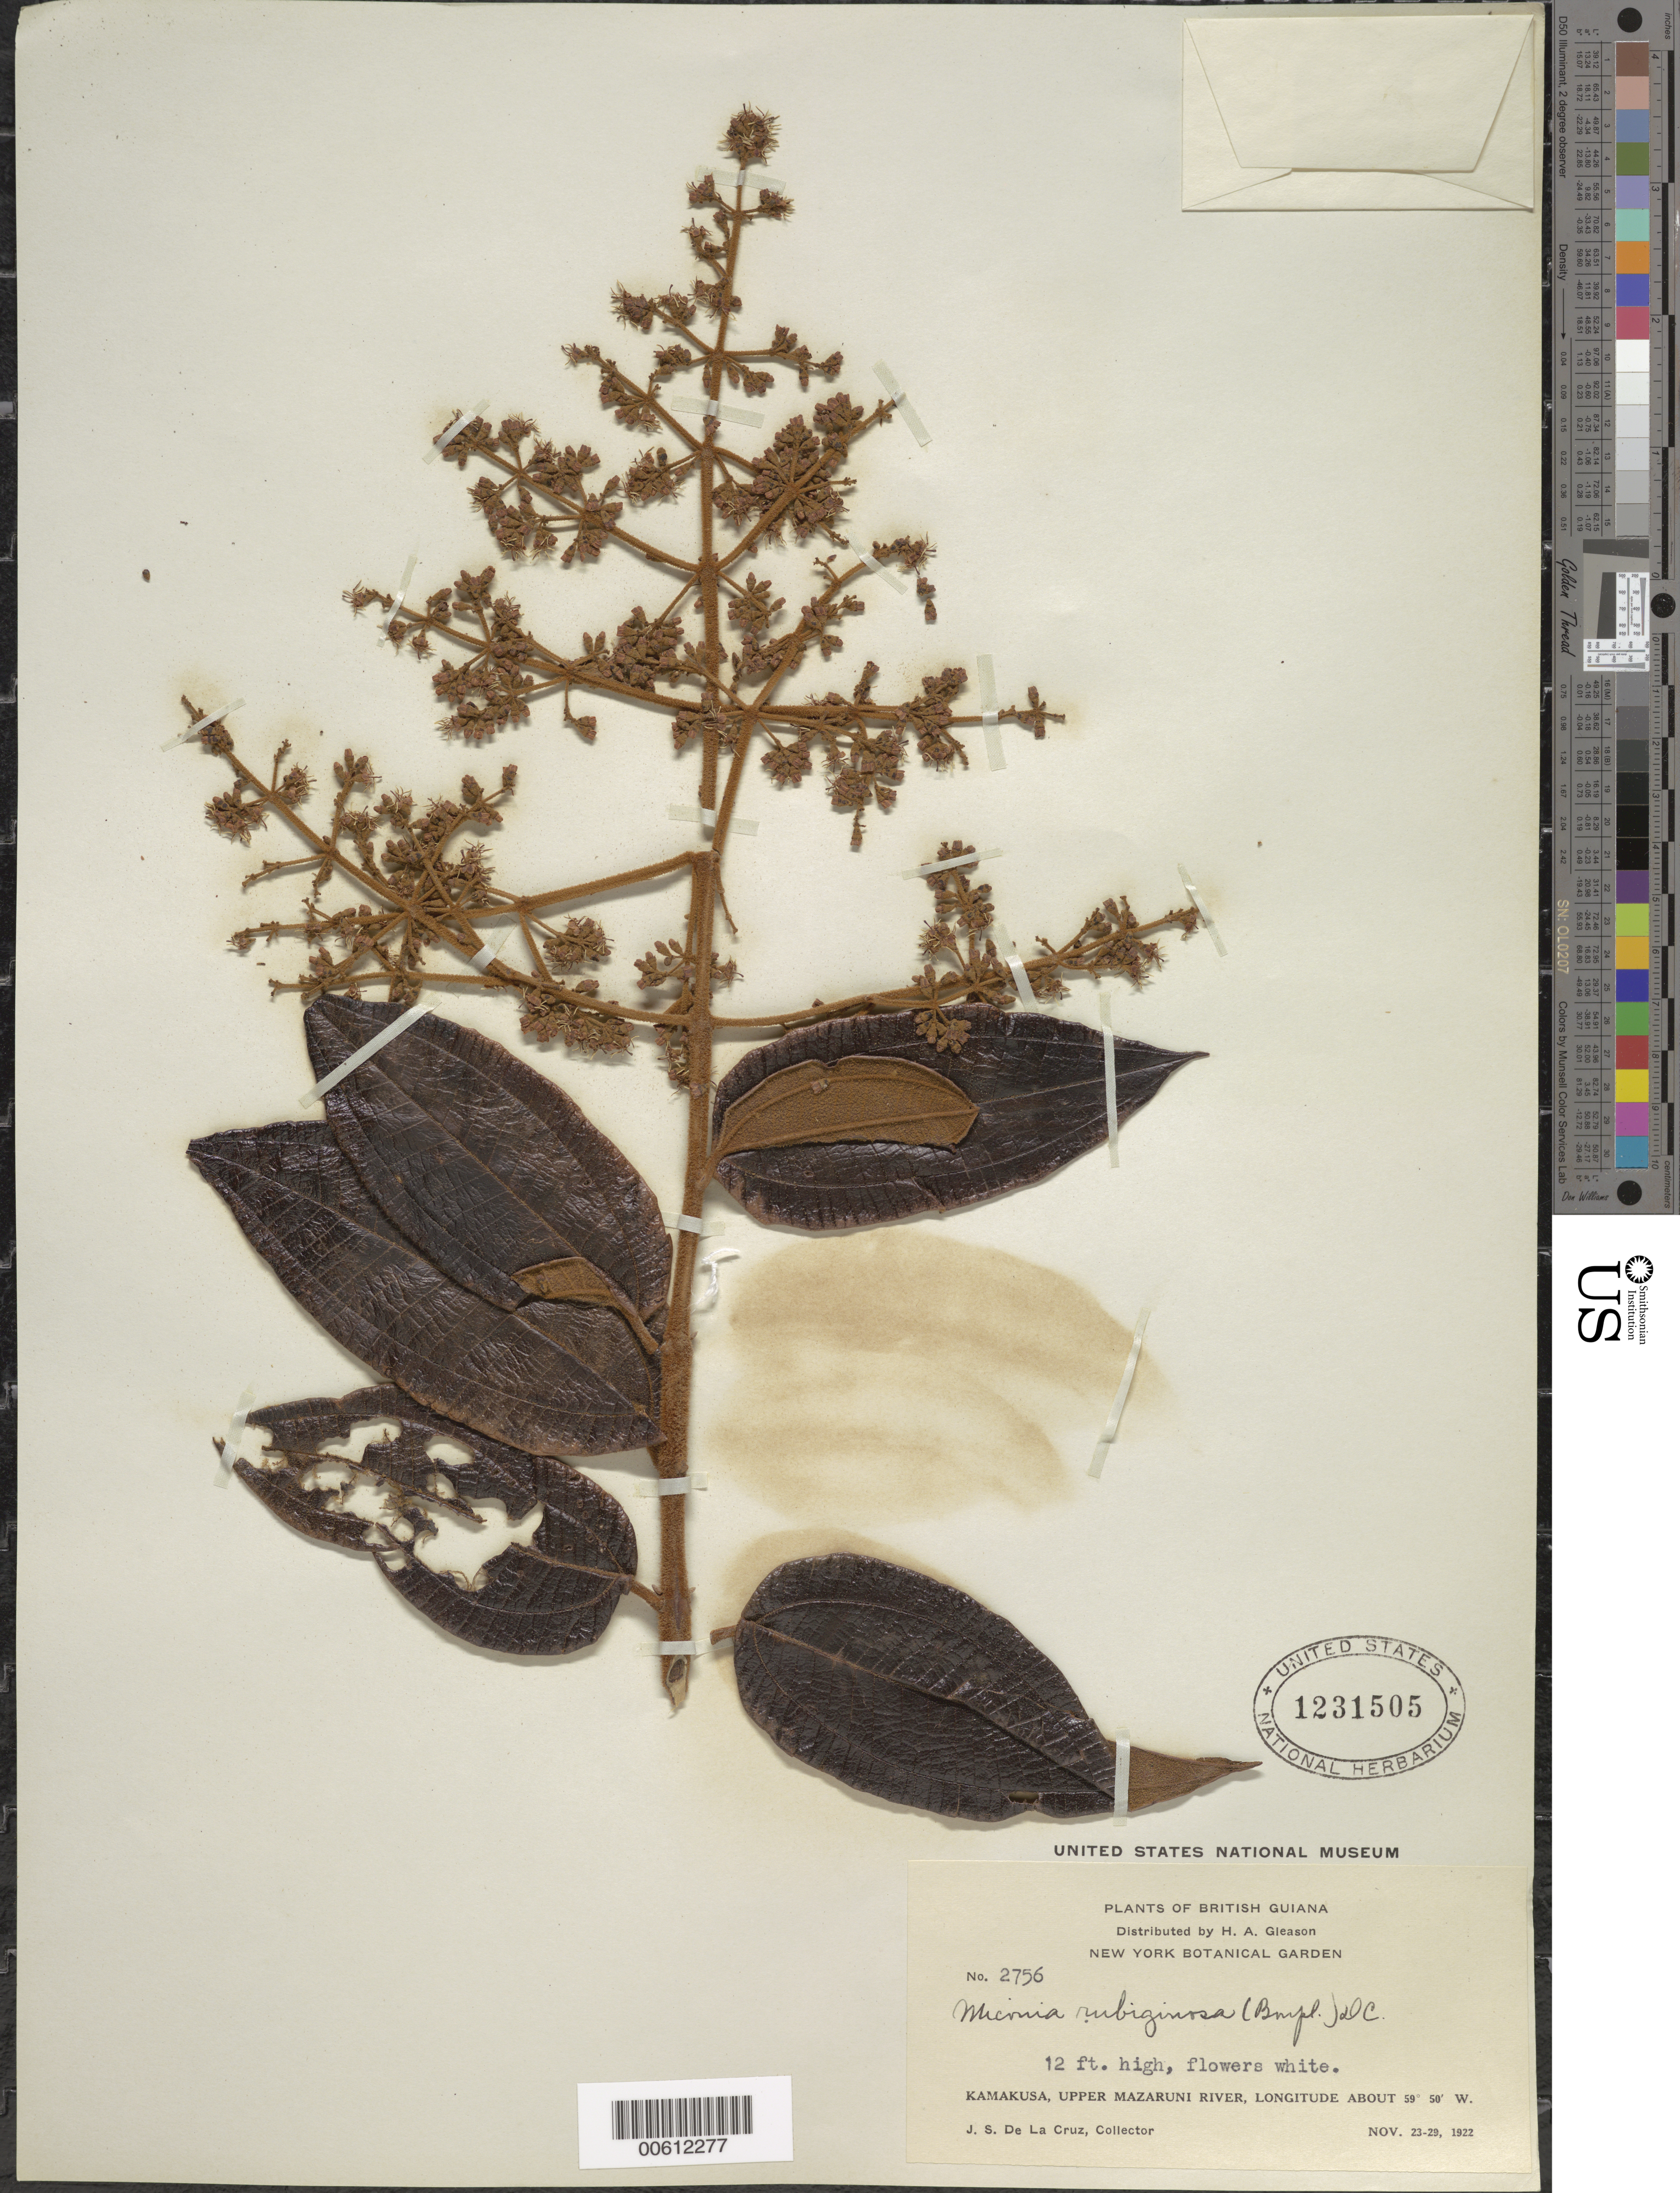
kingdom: Plantae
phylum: Tracheophyta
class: Magnoliopsida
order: Myrtales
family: Melastomataceae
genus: Miconia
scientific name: Miconia rubiginosa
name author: (Bonpl.) DC.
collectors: J. S. de la Cruz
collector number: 2756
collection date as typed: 23-Nov-22 to 29-Nov-22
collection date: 1922-11-23/1922-11-29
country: Guyana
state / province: Cuyuni-Mazaruni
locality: Kamakusa, Upper Mazaruni R.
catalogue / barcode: US 1231505